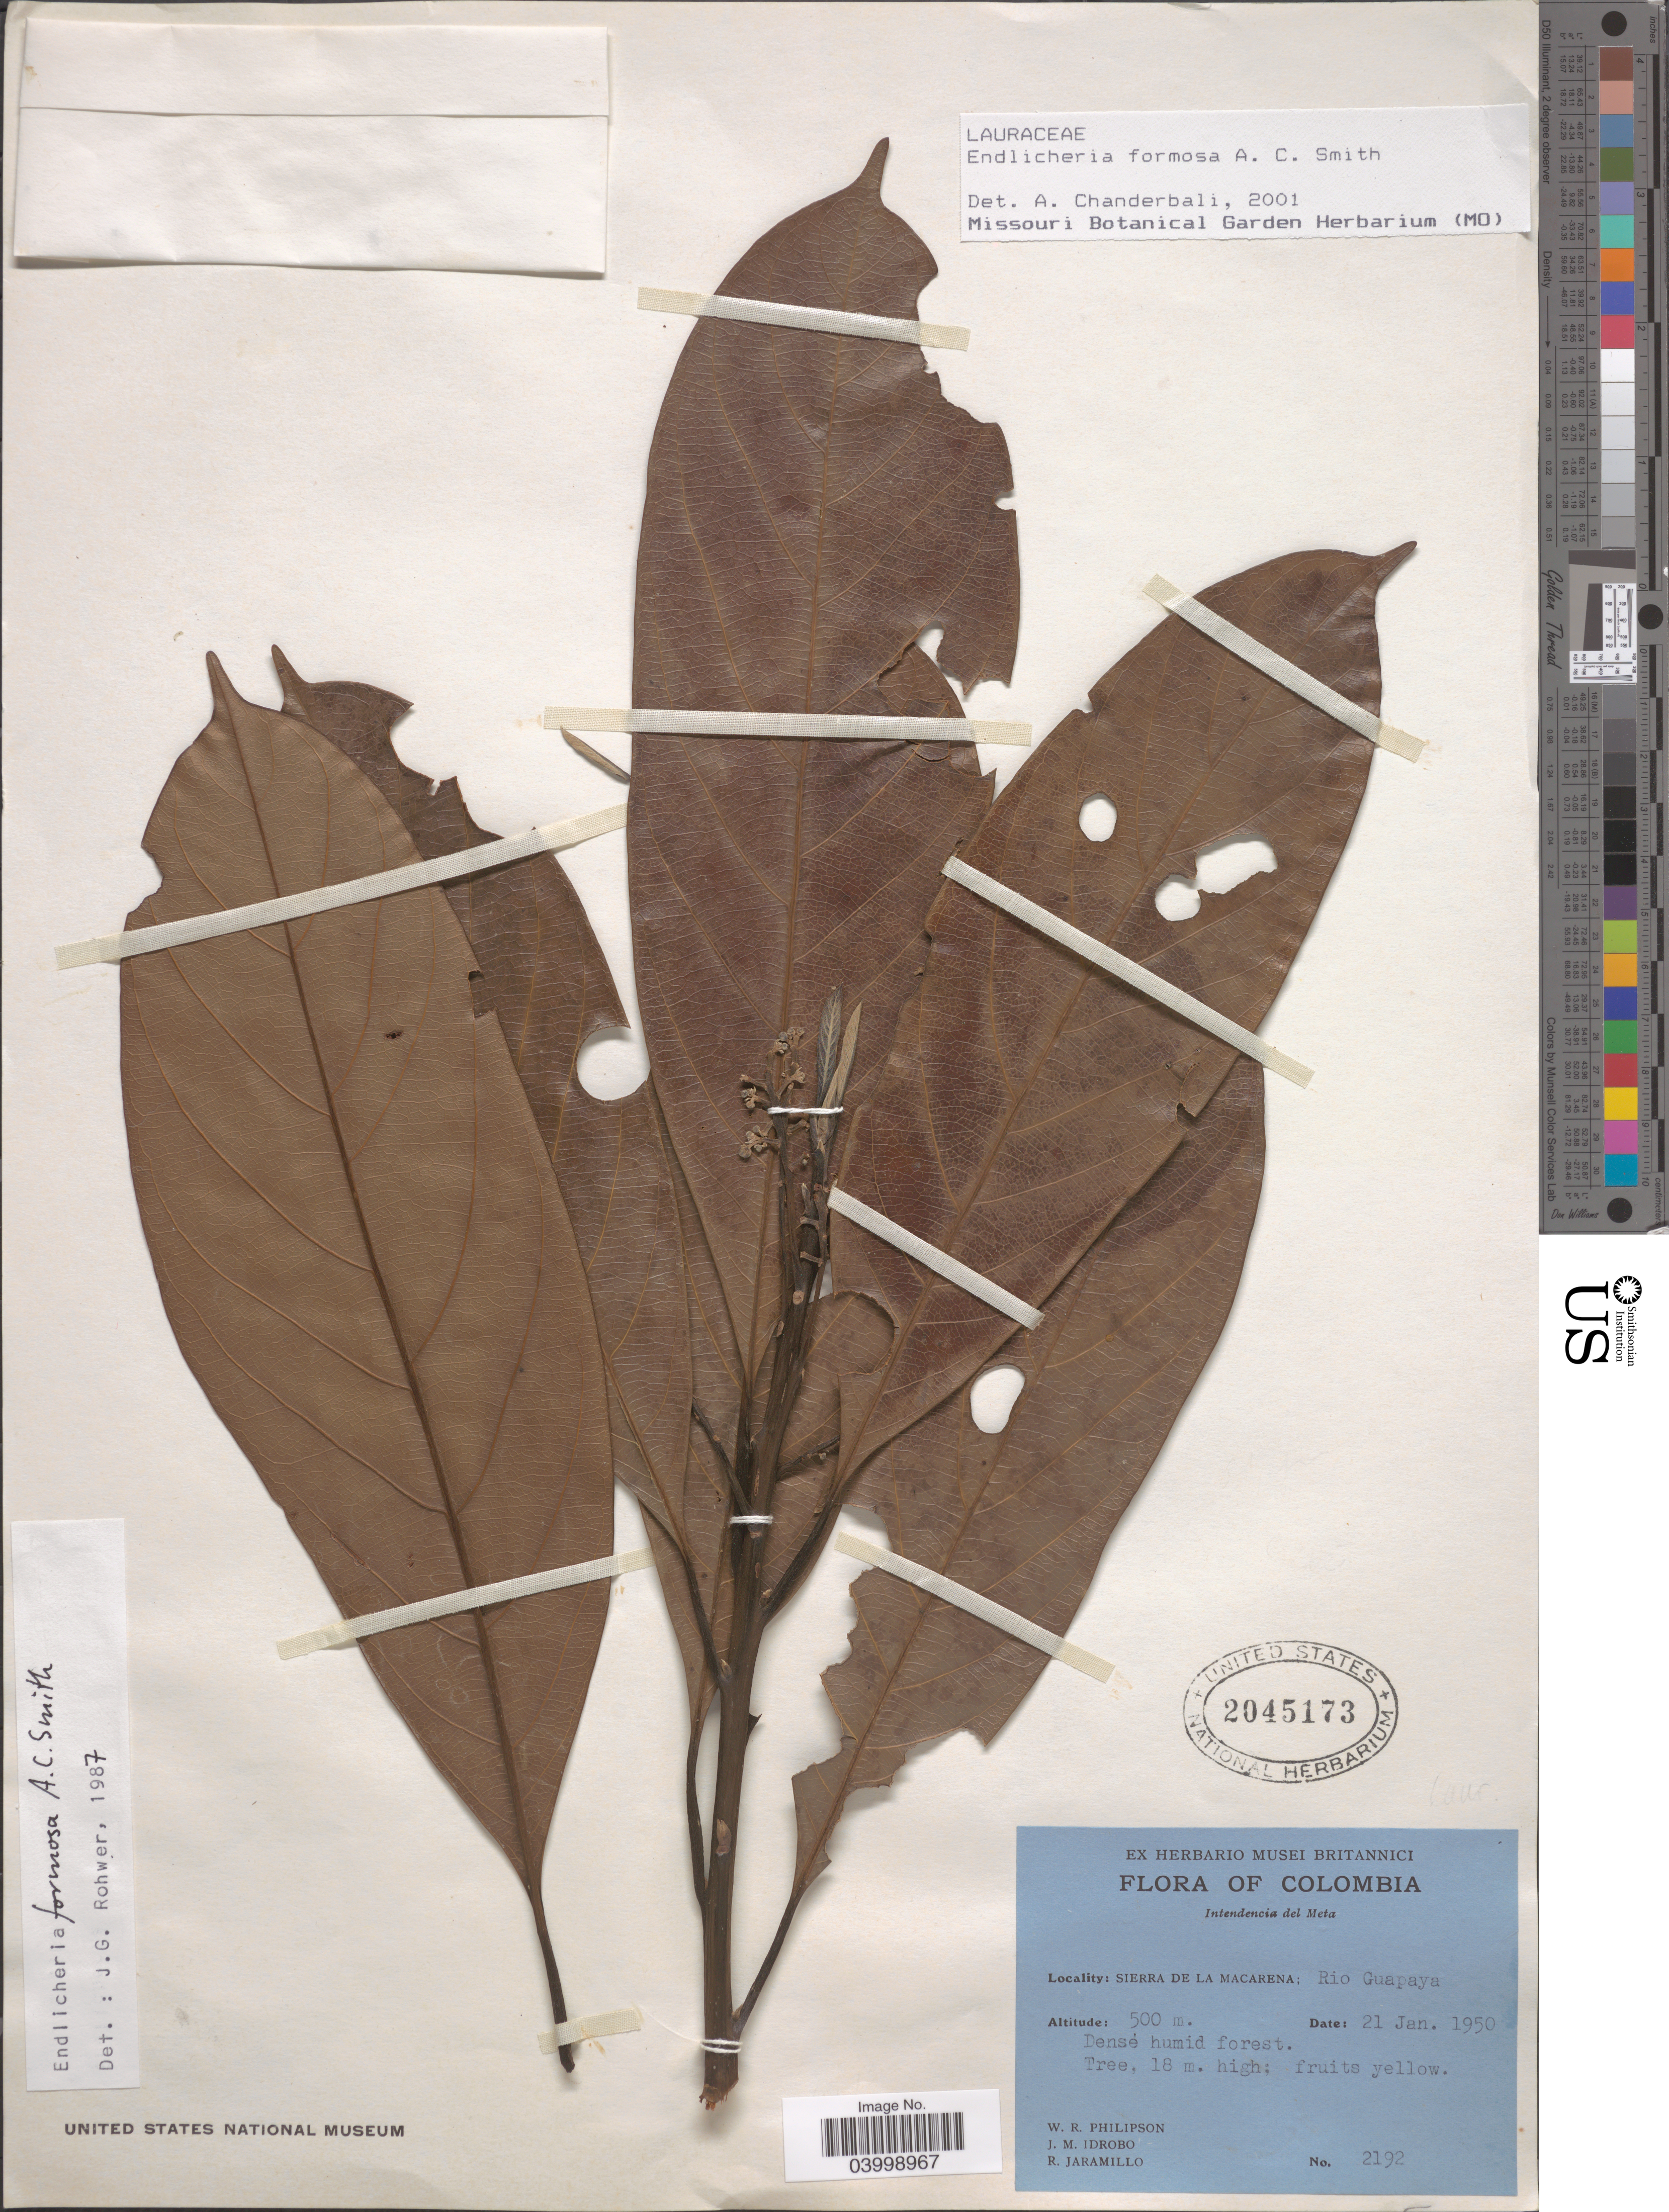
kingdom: Plantae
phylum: Tracheophyta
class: Magnoliopsida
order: Laurales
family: Lauraceae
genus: Endlicheria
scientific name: Endlicheria formosa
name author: A.C. Sm.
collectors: W. R. Philipson, J. M. Idrobo & R. Jaramillo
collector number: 2192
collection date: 1950-01-21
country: Colombia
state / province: Meta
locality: Intendencia del Meta. Sierra de La Macarena; Rio Guapaya.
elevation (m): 500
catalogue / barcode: US 2045173